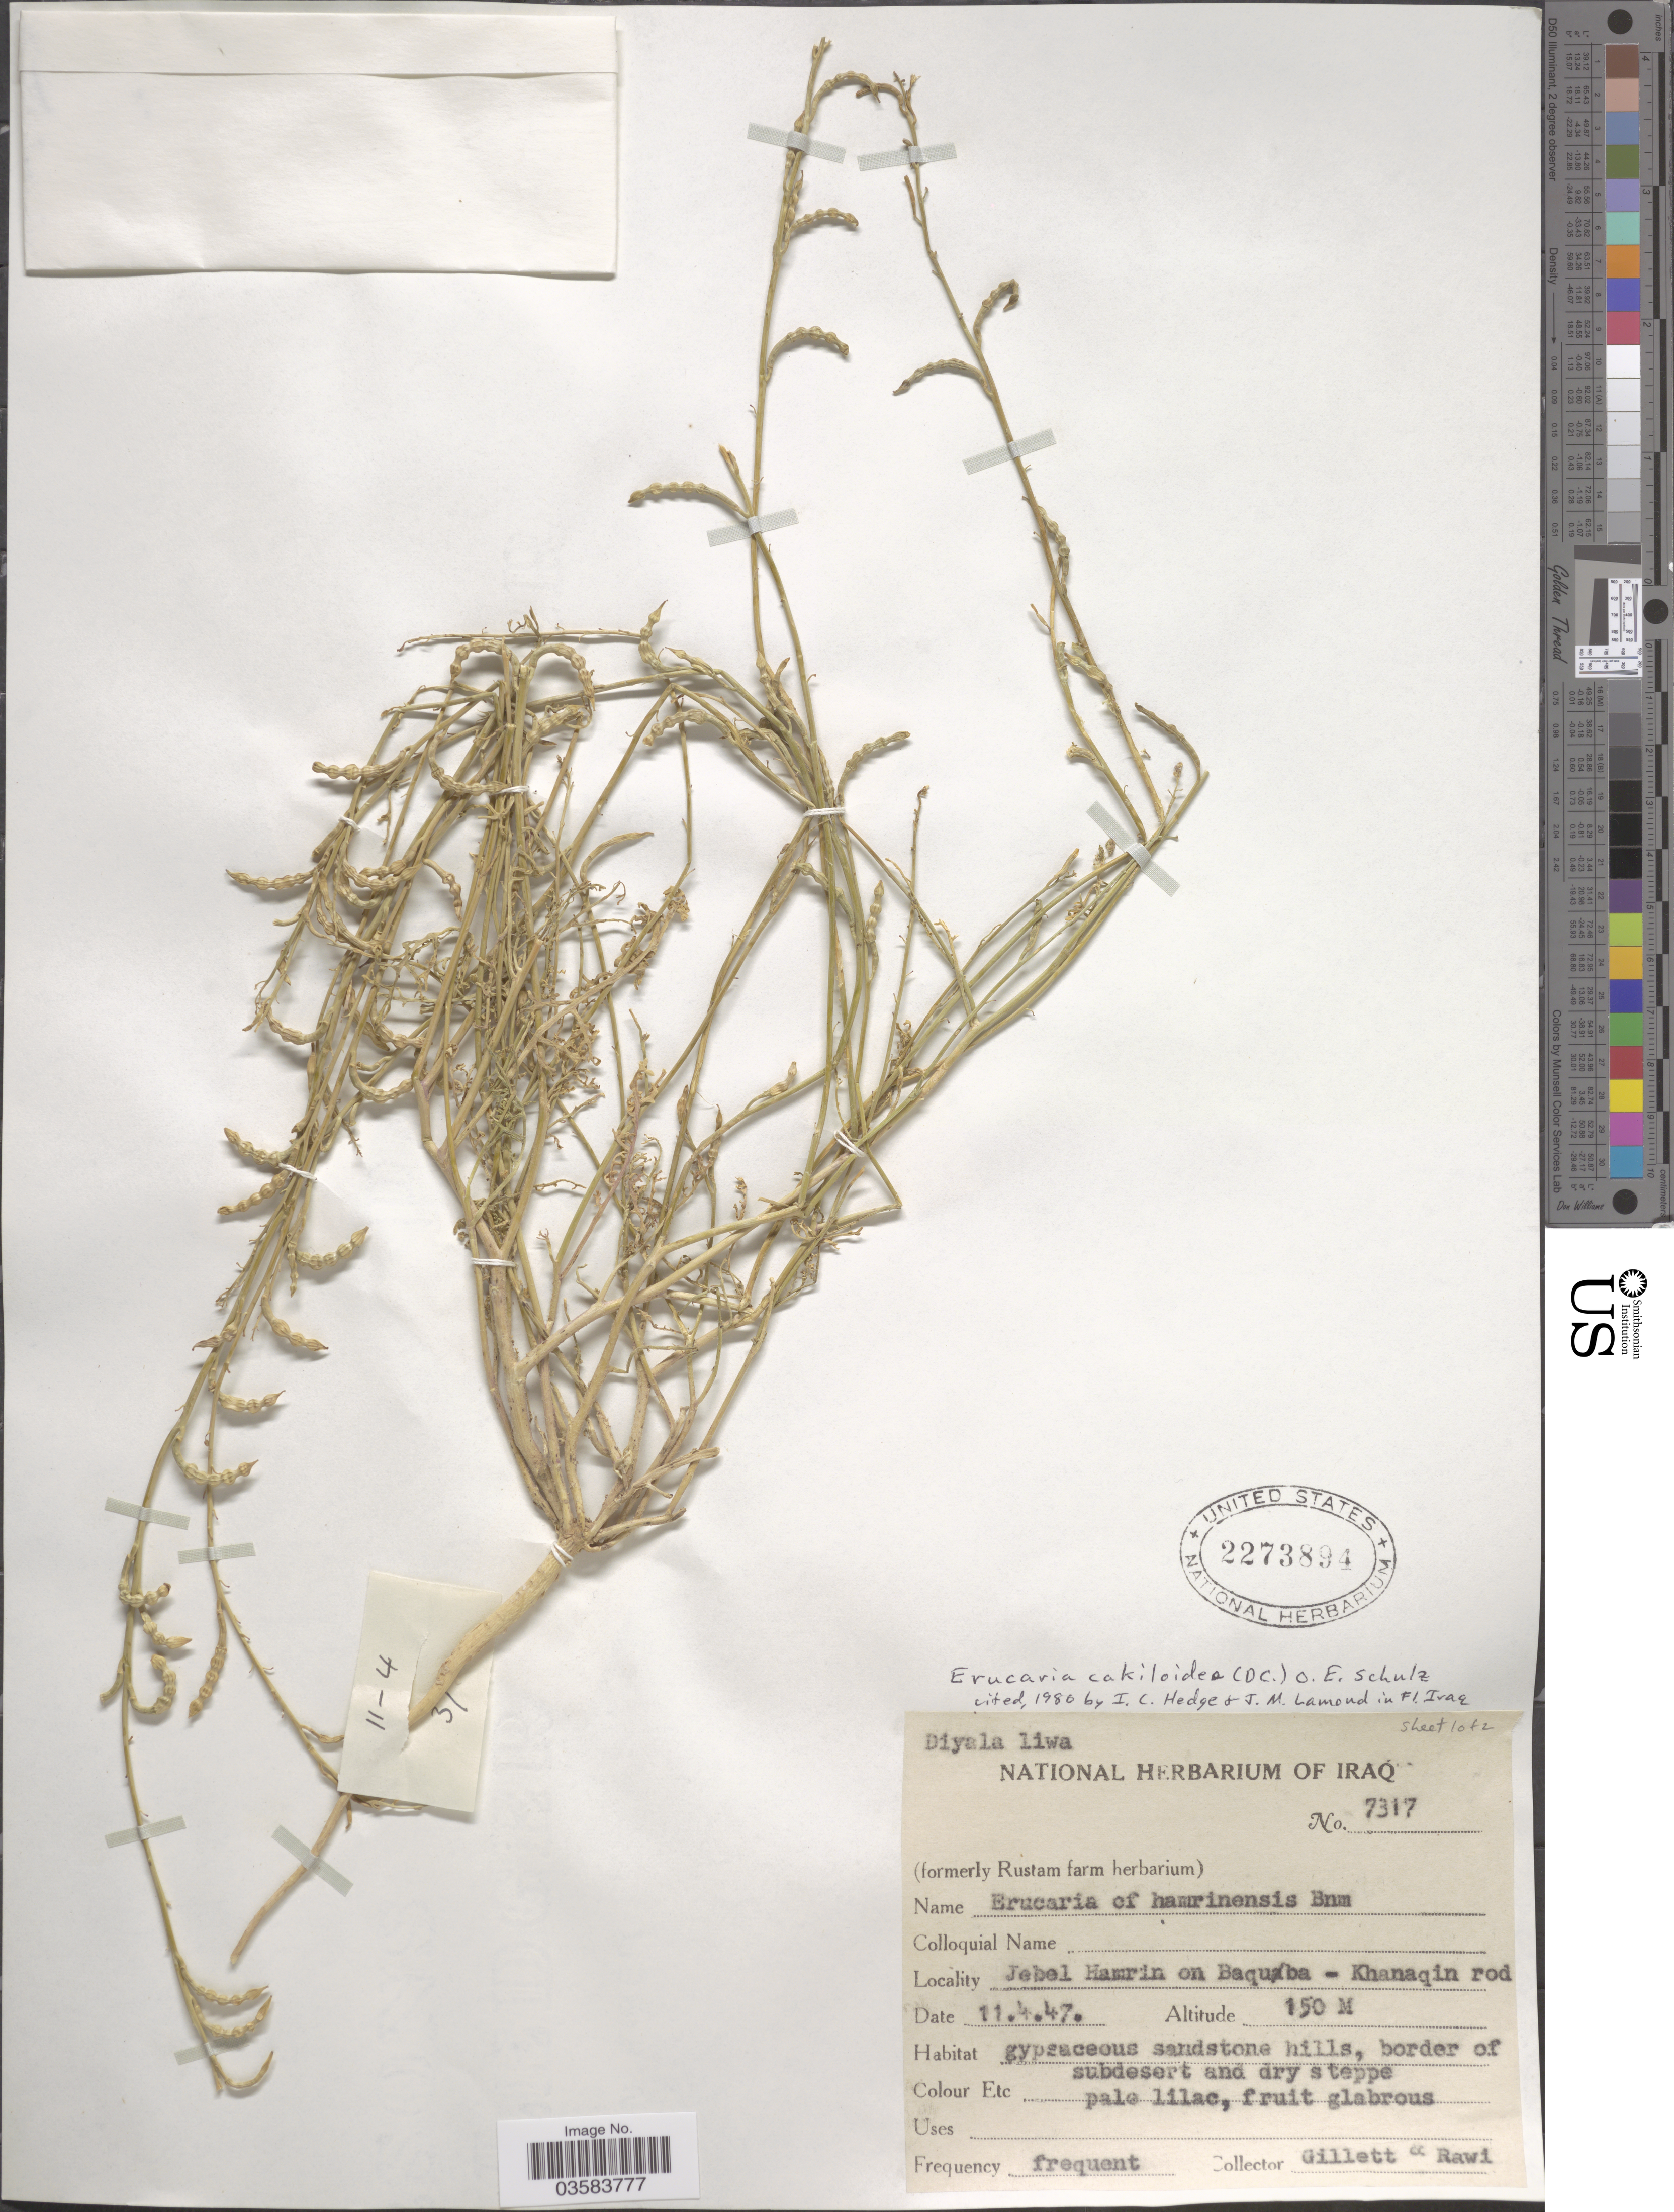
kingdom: Plantae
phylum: Tracheophyta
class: Magnoliopsida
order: Brassicales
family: Brassicaceae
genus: Erucaria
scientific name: Erucaria cakiloidea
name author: O.E. Schulz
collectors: Gillett, -- & -. Rawi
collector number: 7317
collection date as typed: Transcribed d/m/y: 11/4/47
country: Iraq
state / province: Diyala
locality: Diyala Liwa. Jebel Hamrin on Baquaba - Khanaqin rod.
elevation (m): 150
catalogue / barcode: US 2273894